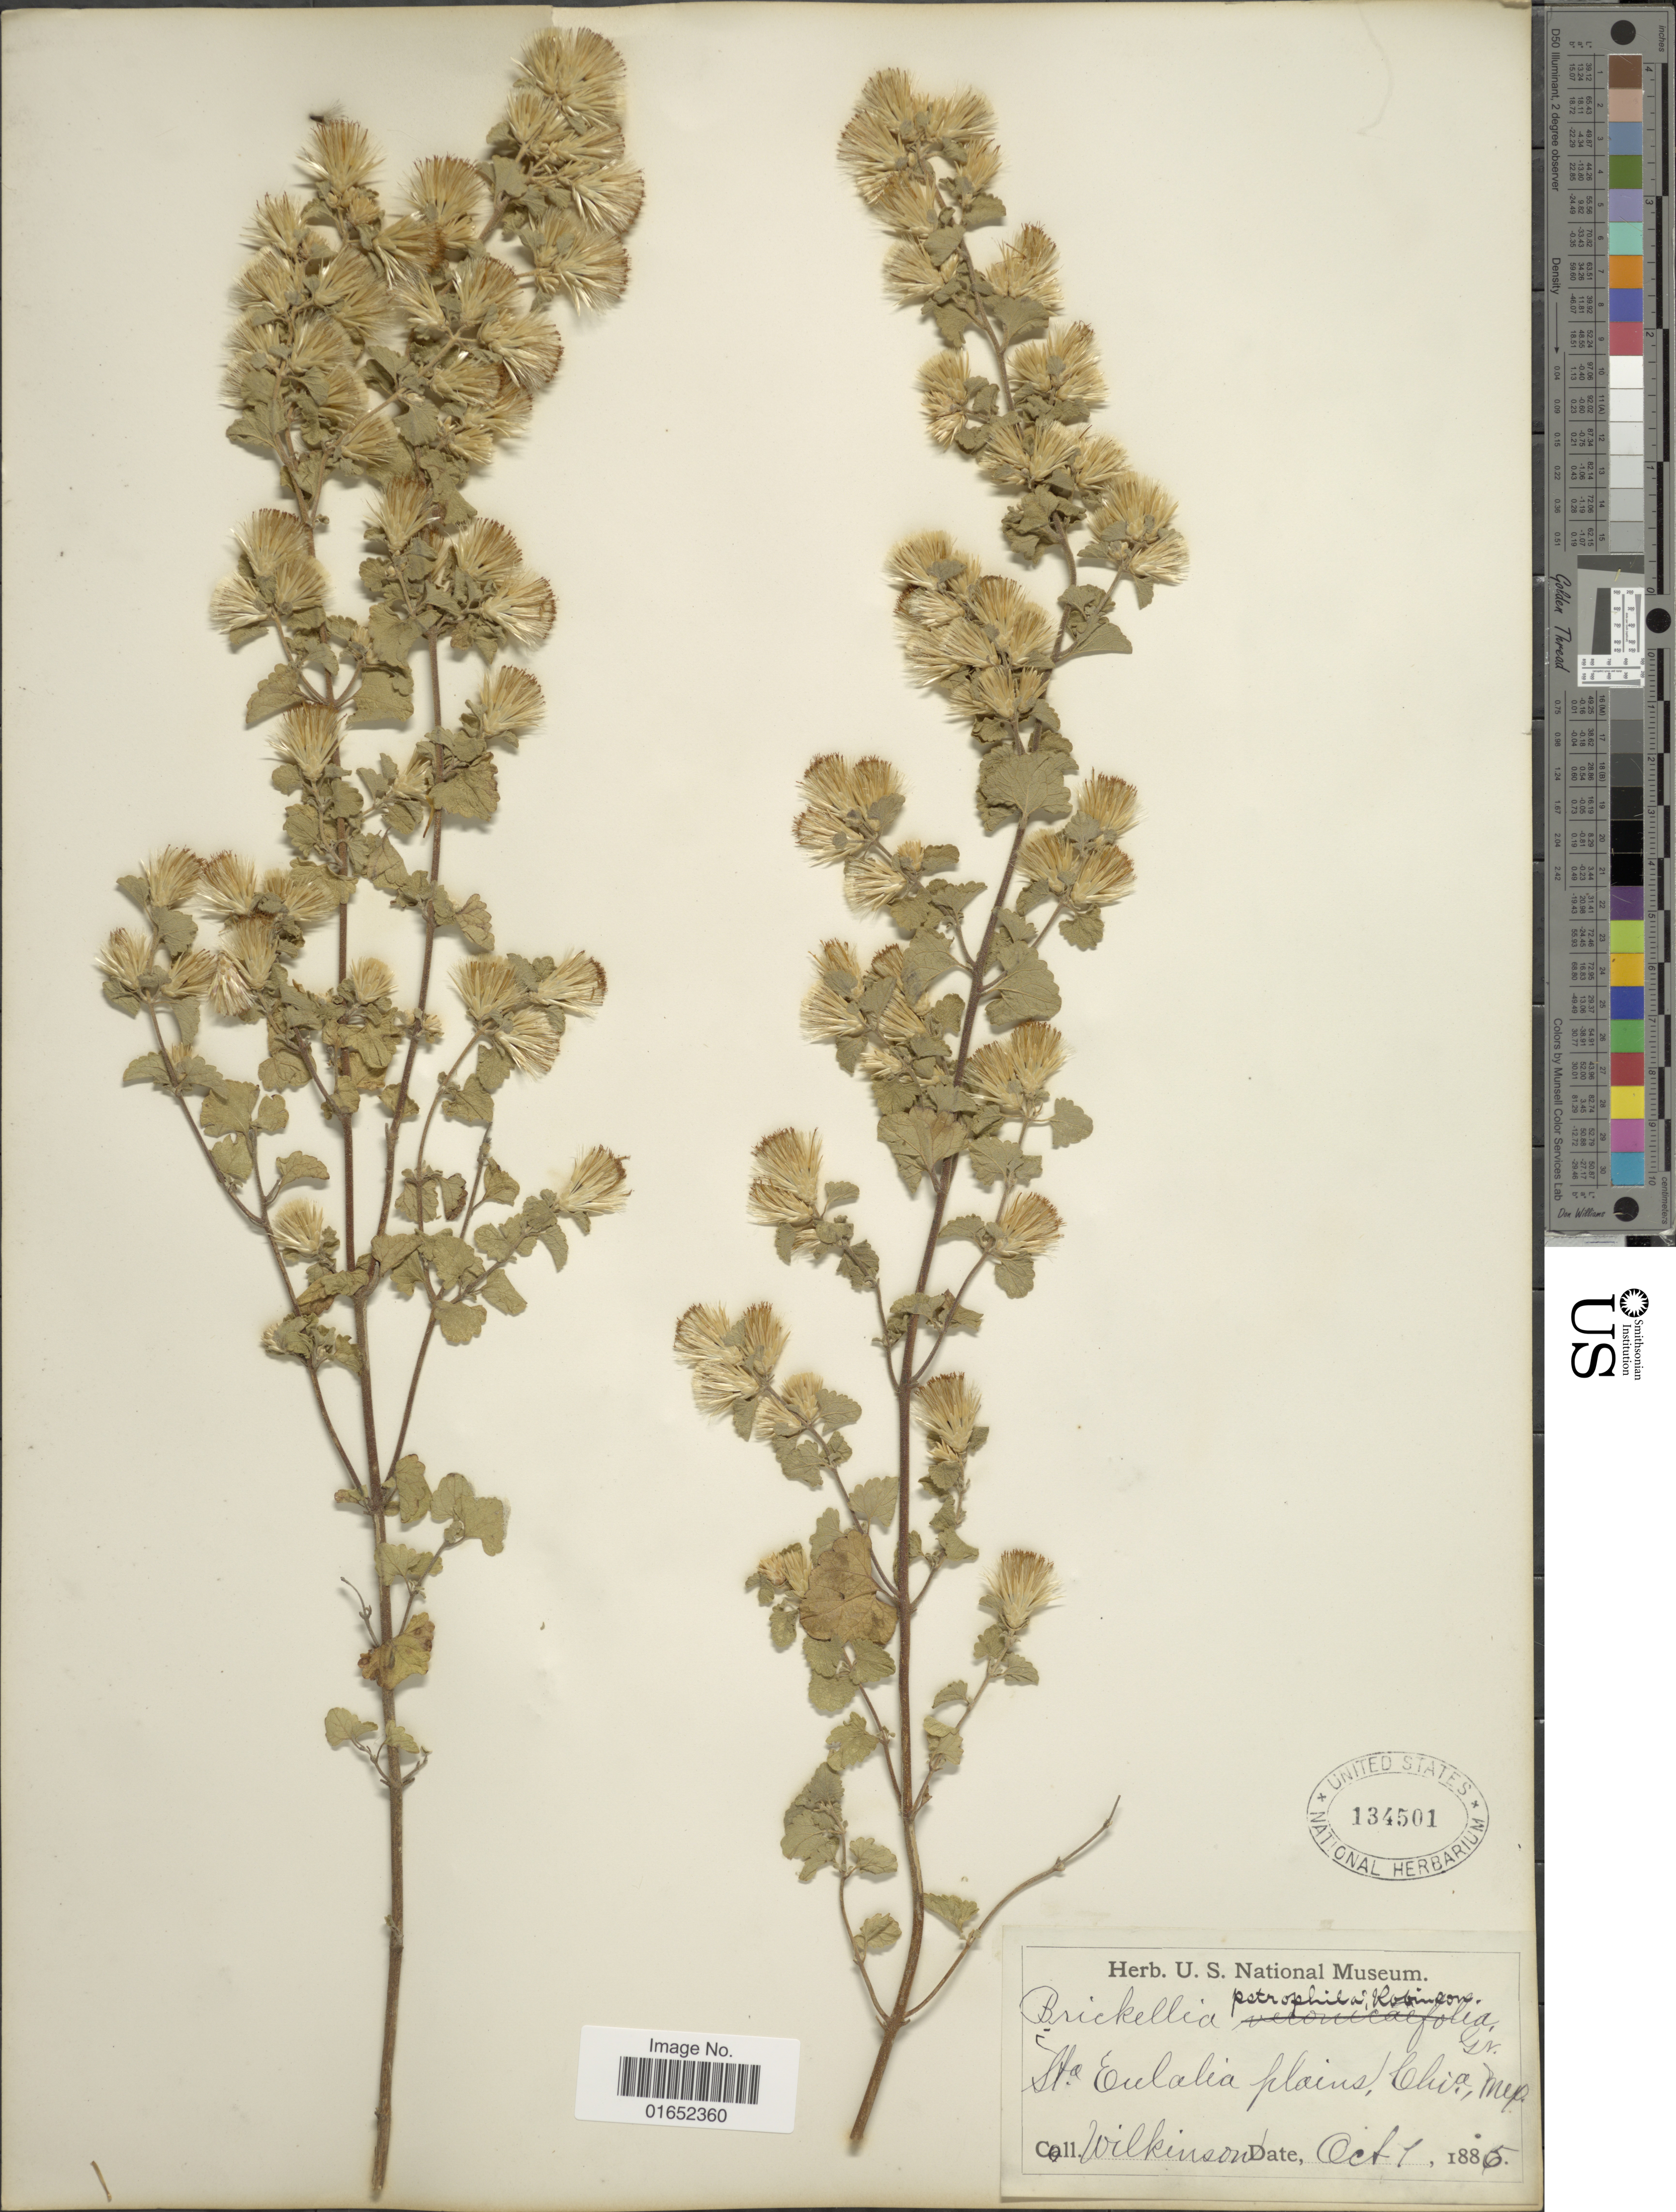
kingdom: Plantae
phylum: Tracheophyta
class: Magnoliopsida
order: Asterales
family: Asteraceae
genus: Brickellia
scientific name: Brickellia veronicaefolia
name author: (Kunth) A. Gray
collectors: Wilkinson, --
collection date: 1885-10-07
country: Mexico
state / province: México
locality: Sta Eulalia Plains, Chia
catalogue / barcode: US 134501